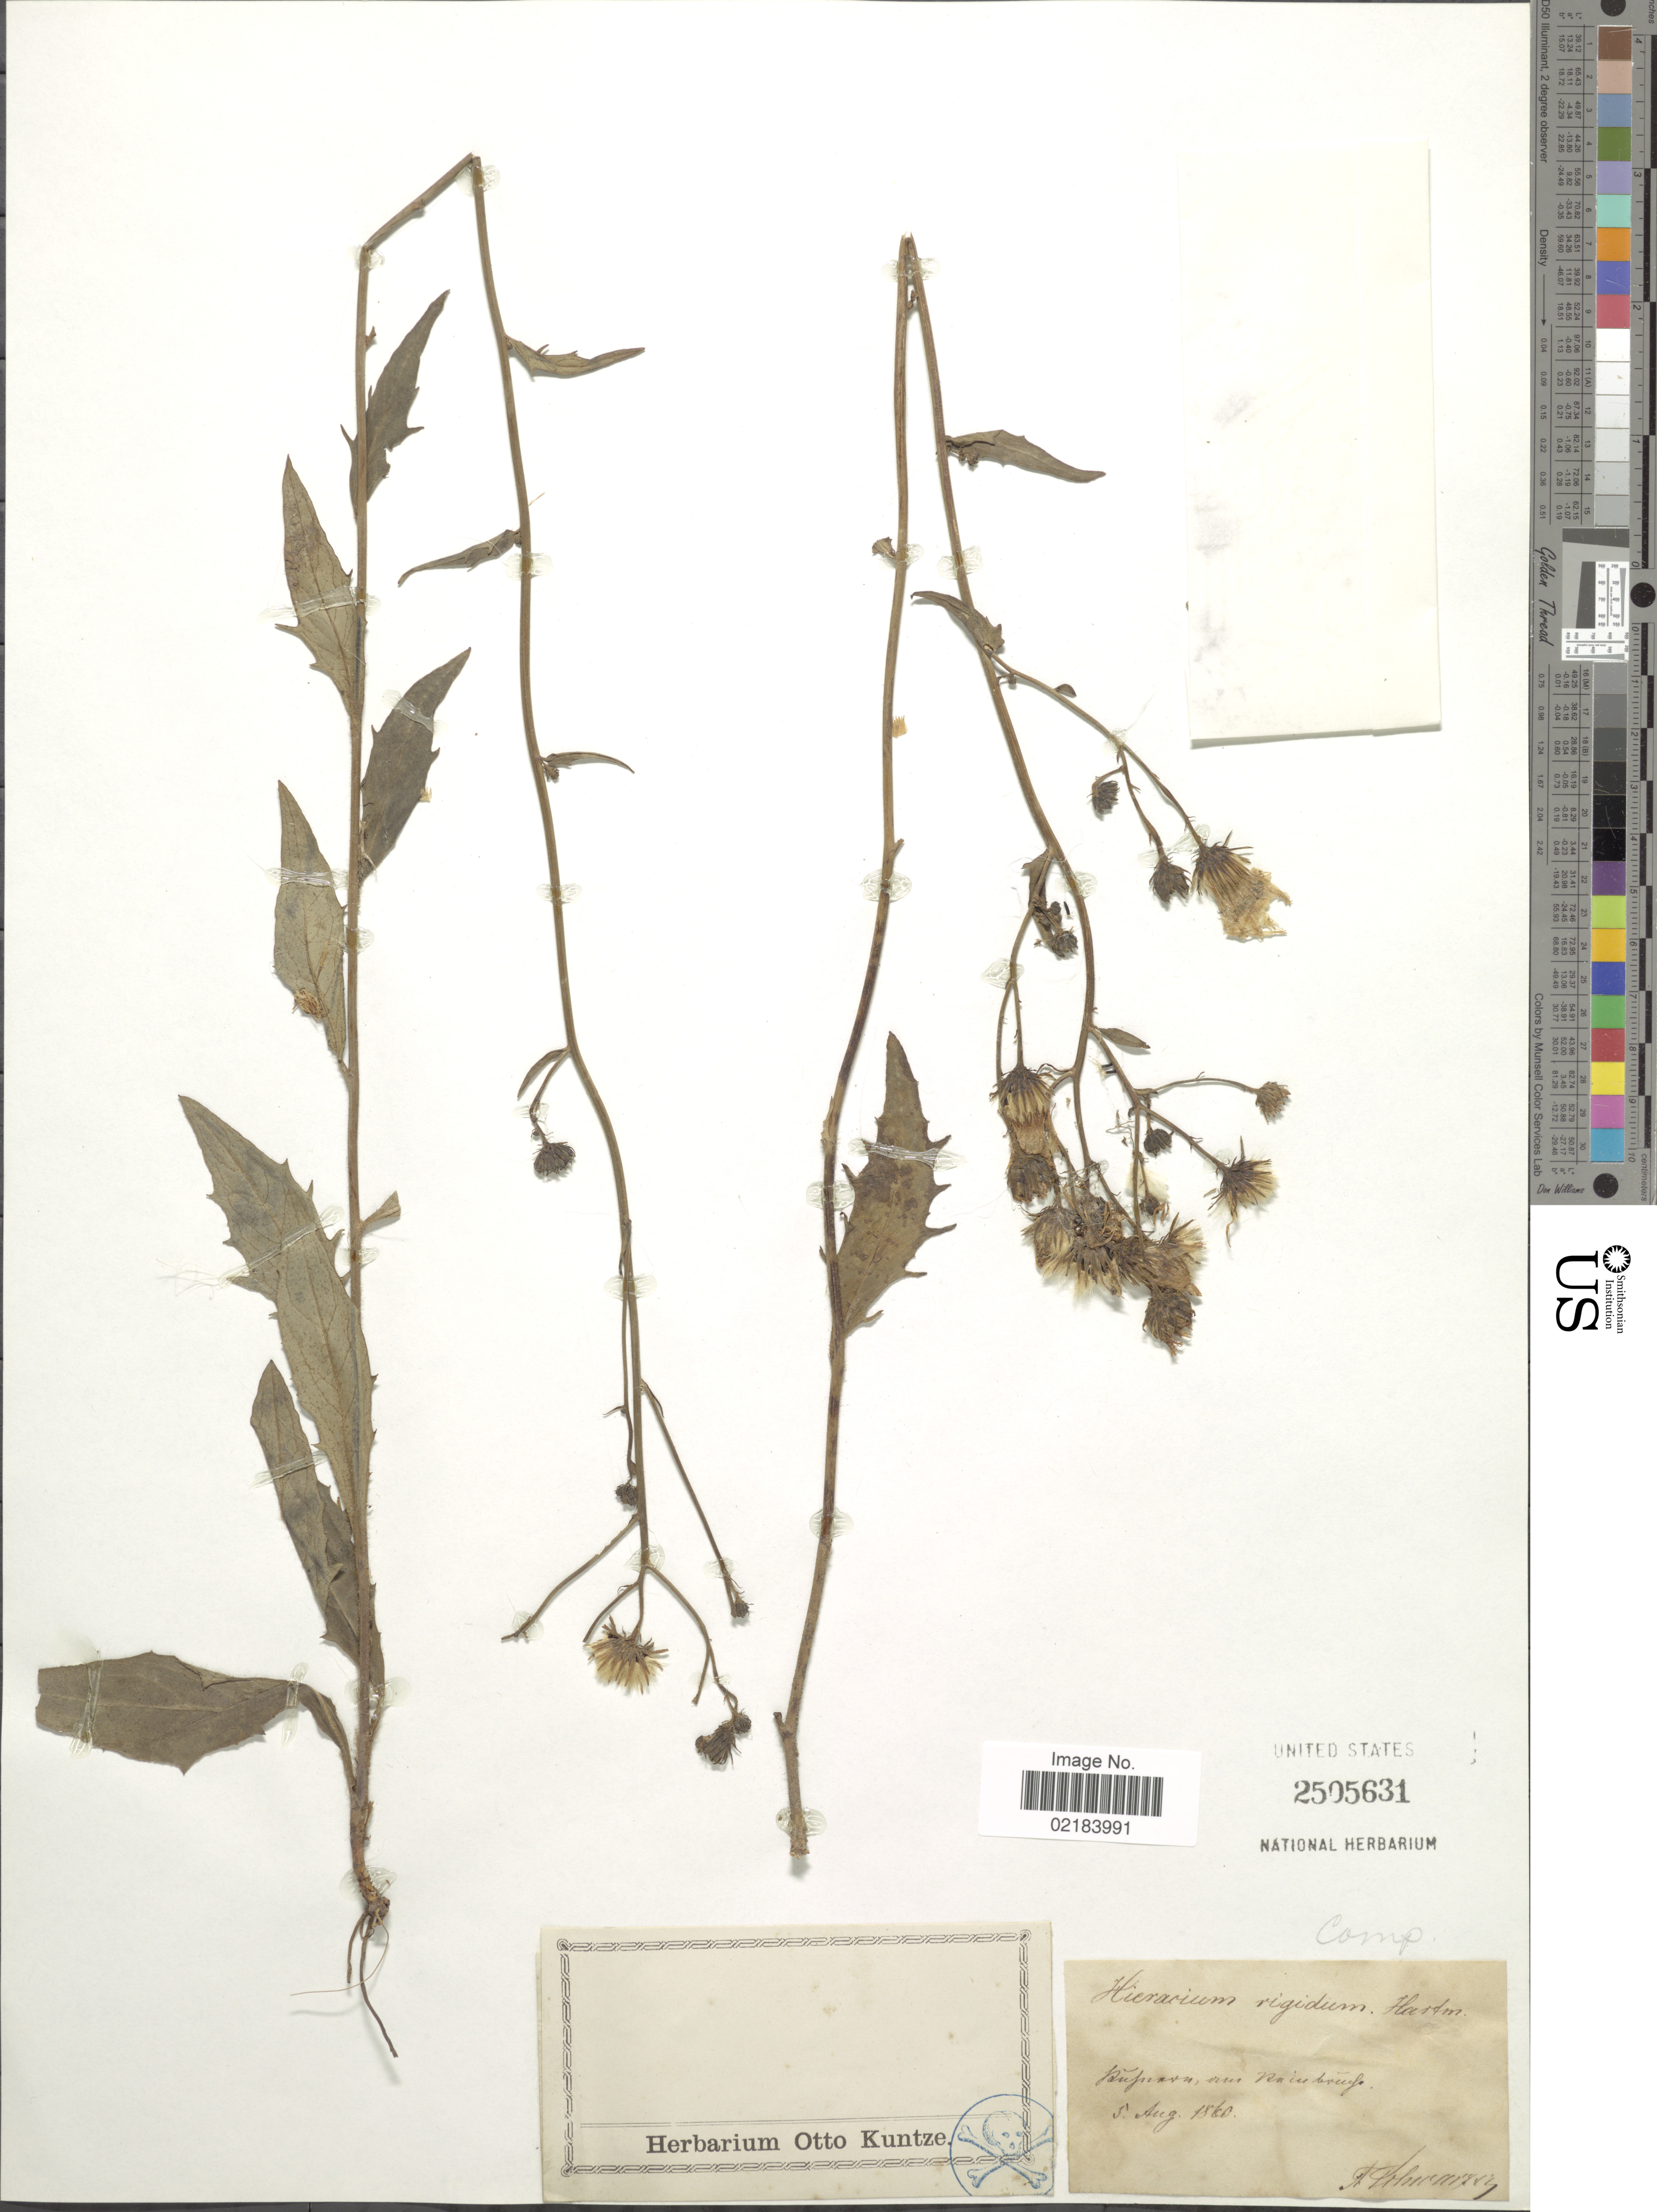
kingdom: Plantae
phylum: Tracheophyta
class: Magnoliopsida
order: Asterales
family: Asteraceae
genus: Hieracium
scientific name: Hieracium rigidum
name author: Hartm.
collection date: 1860-08-05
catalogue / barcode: US 2505631